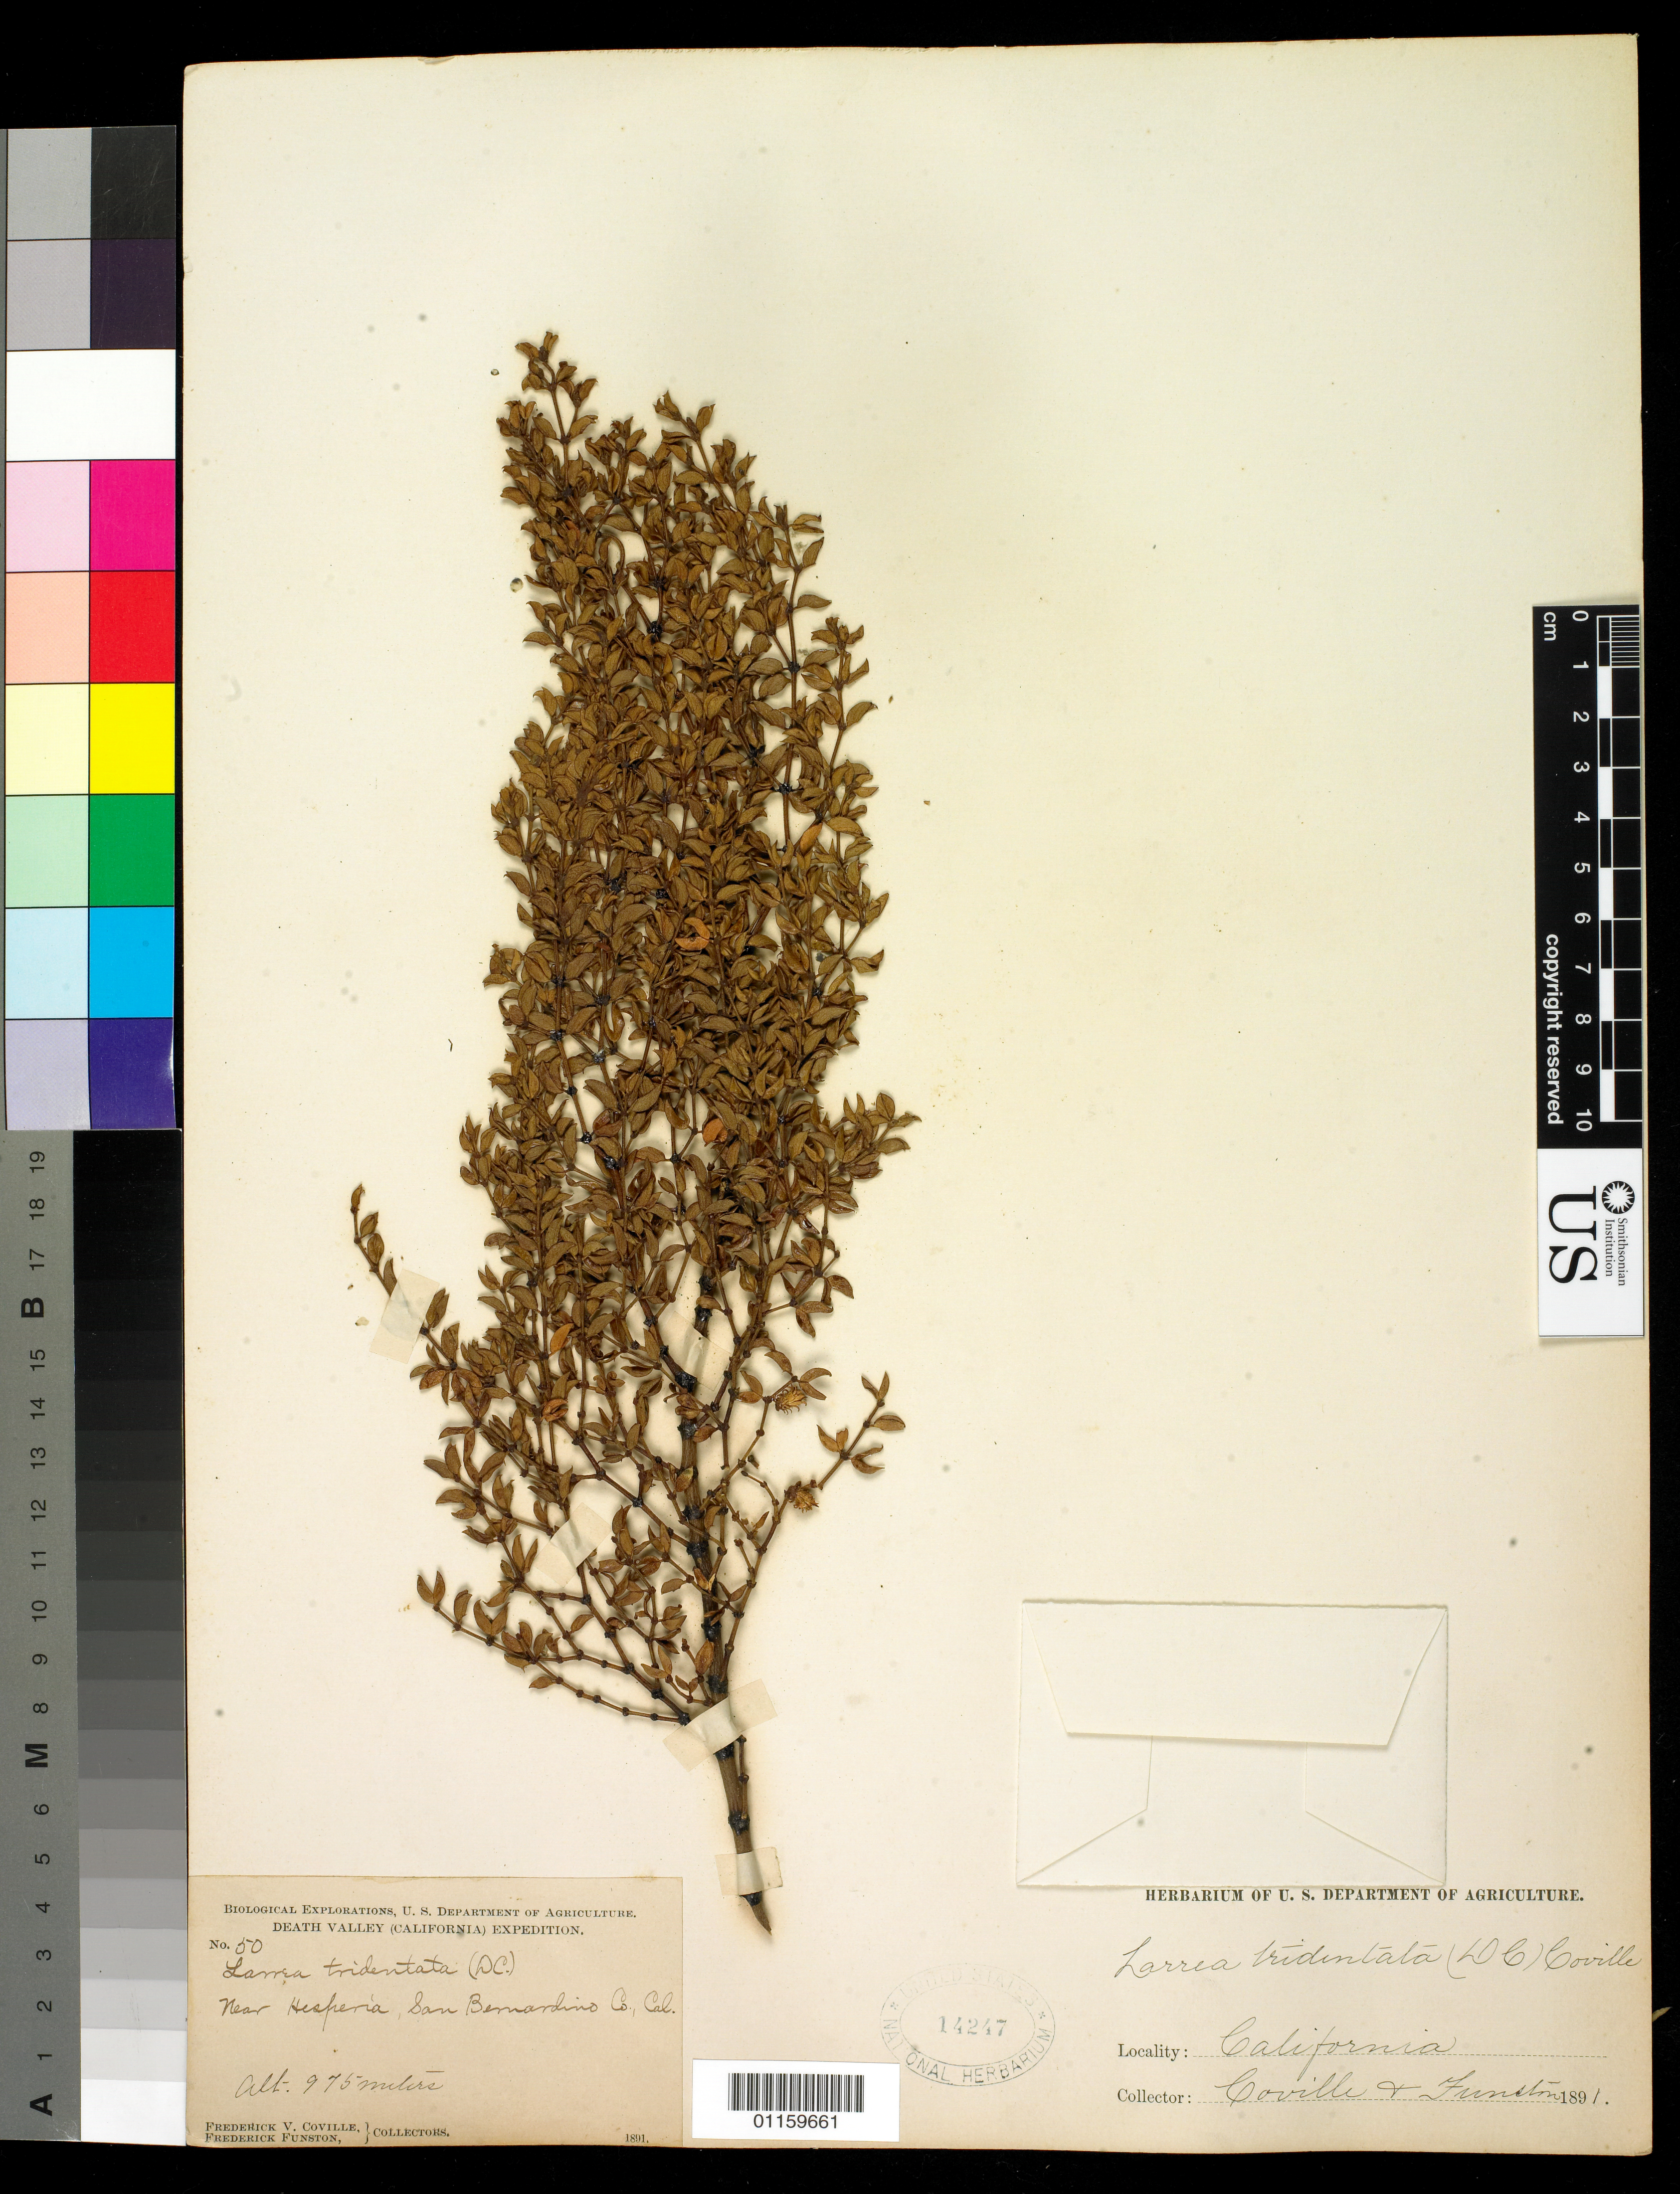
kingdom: Plantae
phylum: Tracheophyta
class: Magnoliopsida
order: Zygophyllales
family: Zygophyllaceae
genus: Larrea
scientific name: Larrea tridentata var. tridentata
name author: (Sessé & Moc. ex DC.) Coville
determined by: Strong, M. T., (US), Smithsonian Institution - National Museum of Natural History (UNITED STATES)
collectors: F. V. Coville & F. Funston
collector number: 50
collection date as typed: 1891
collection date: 1891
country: United States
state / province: California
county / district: San Bernardino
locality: Near Hesperia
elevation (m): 975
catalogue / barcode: US 14247